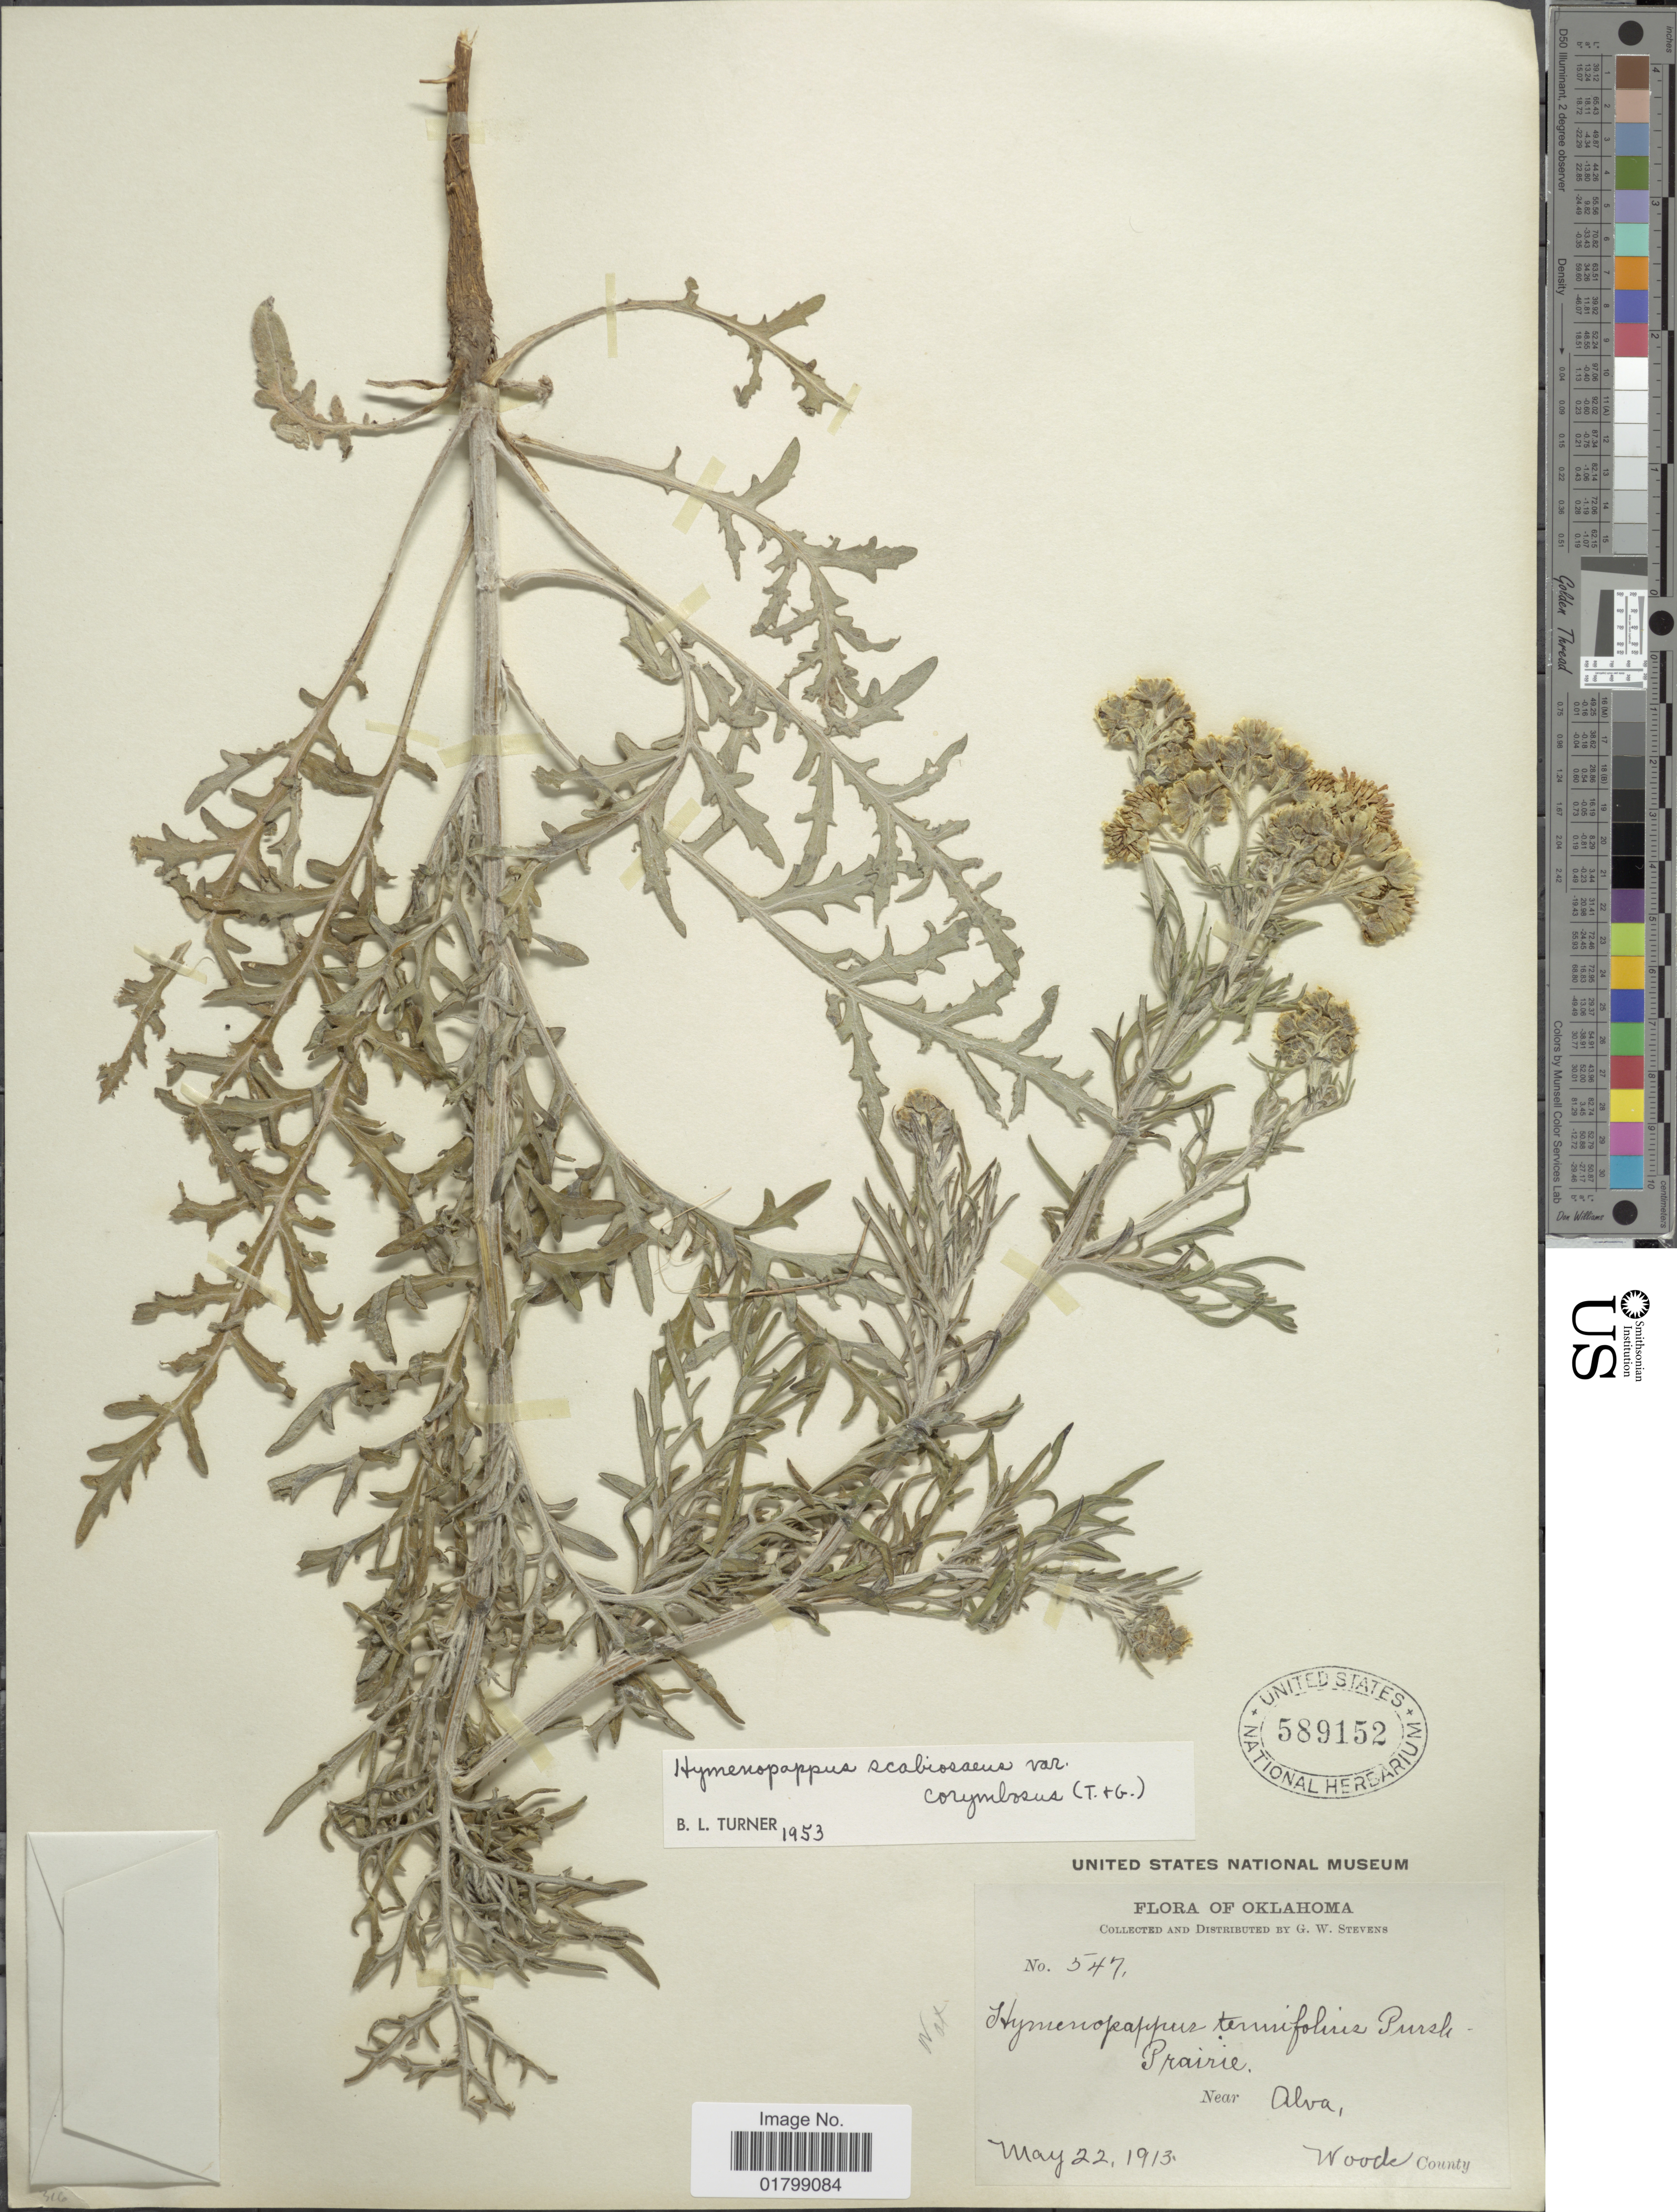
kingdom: Plantae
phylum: Tracheophyta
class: Magnoliopsida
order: Asterales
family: Asteraceae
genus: Hymenopappus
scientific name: Hymenopappus scabiosaeus var. corymbosus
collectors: G. W. Stevens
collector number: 547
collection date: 1913-05-22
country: United States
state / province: Oklahoma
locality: Near Alva, Woods County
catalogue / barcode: US 589152